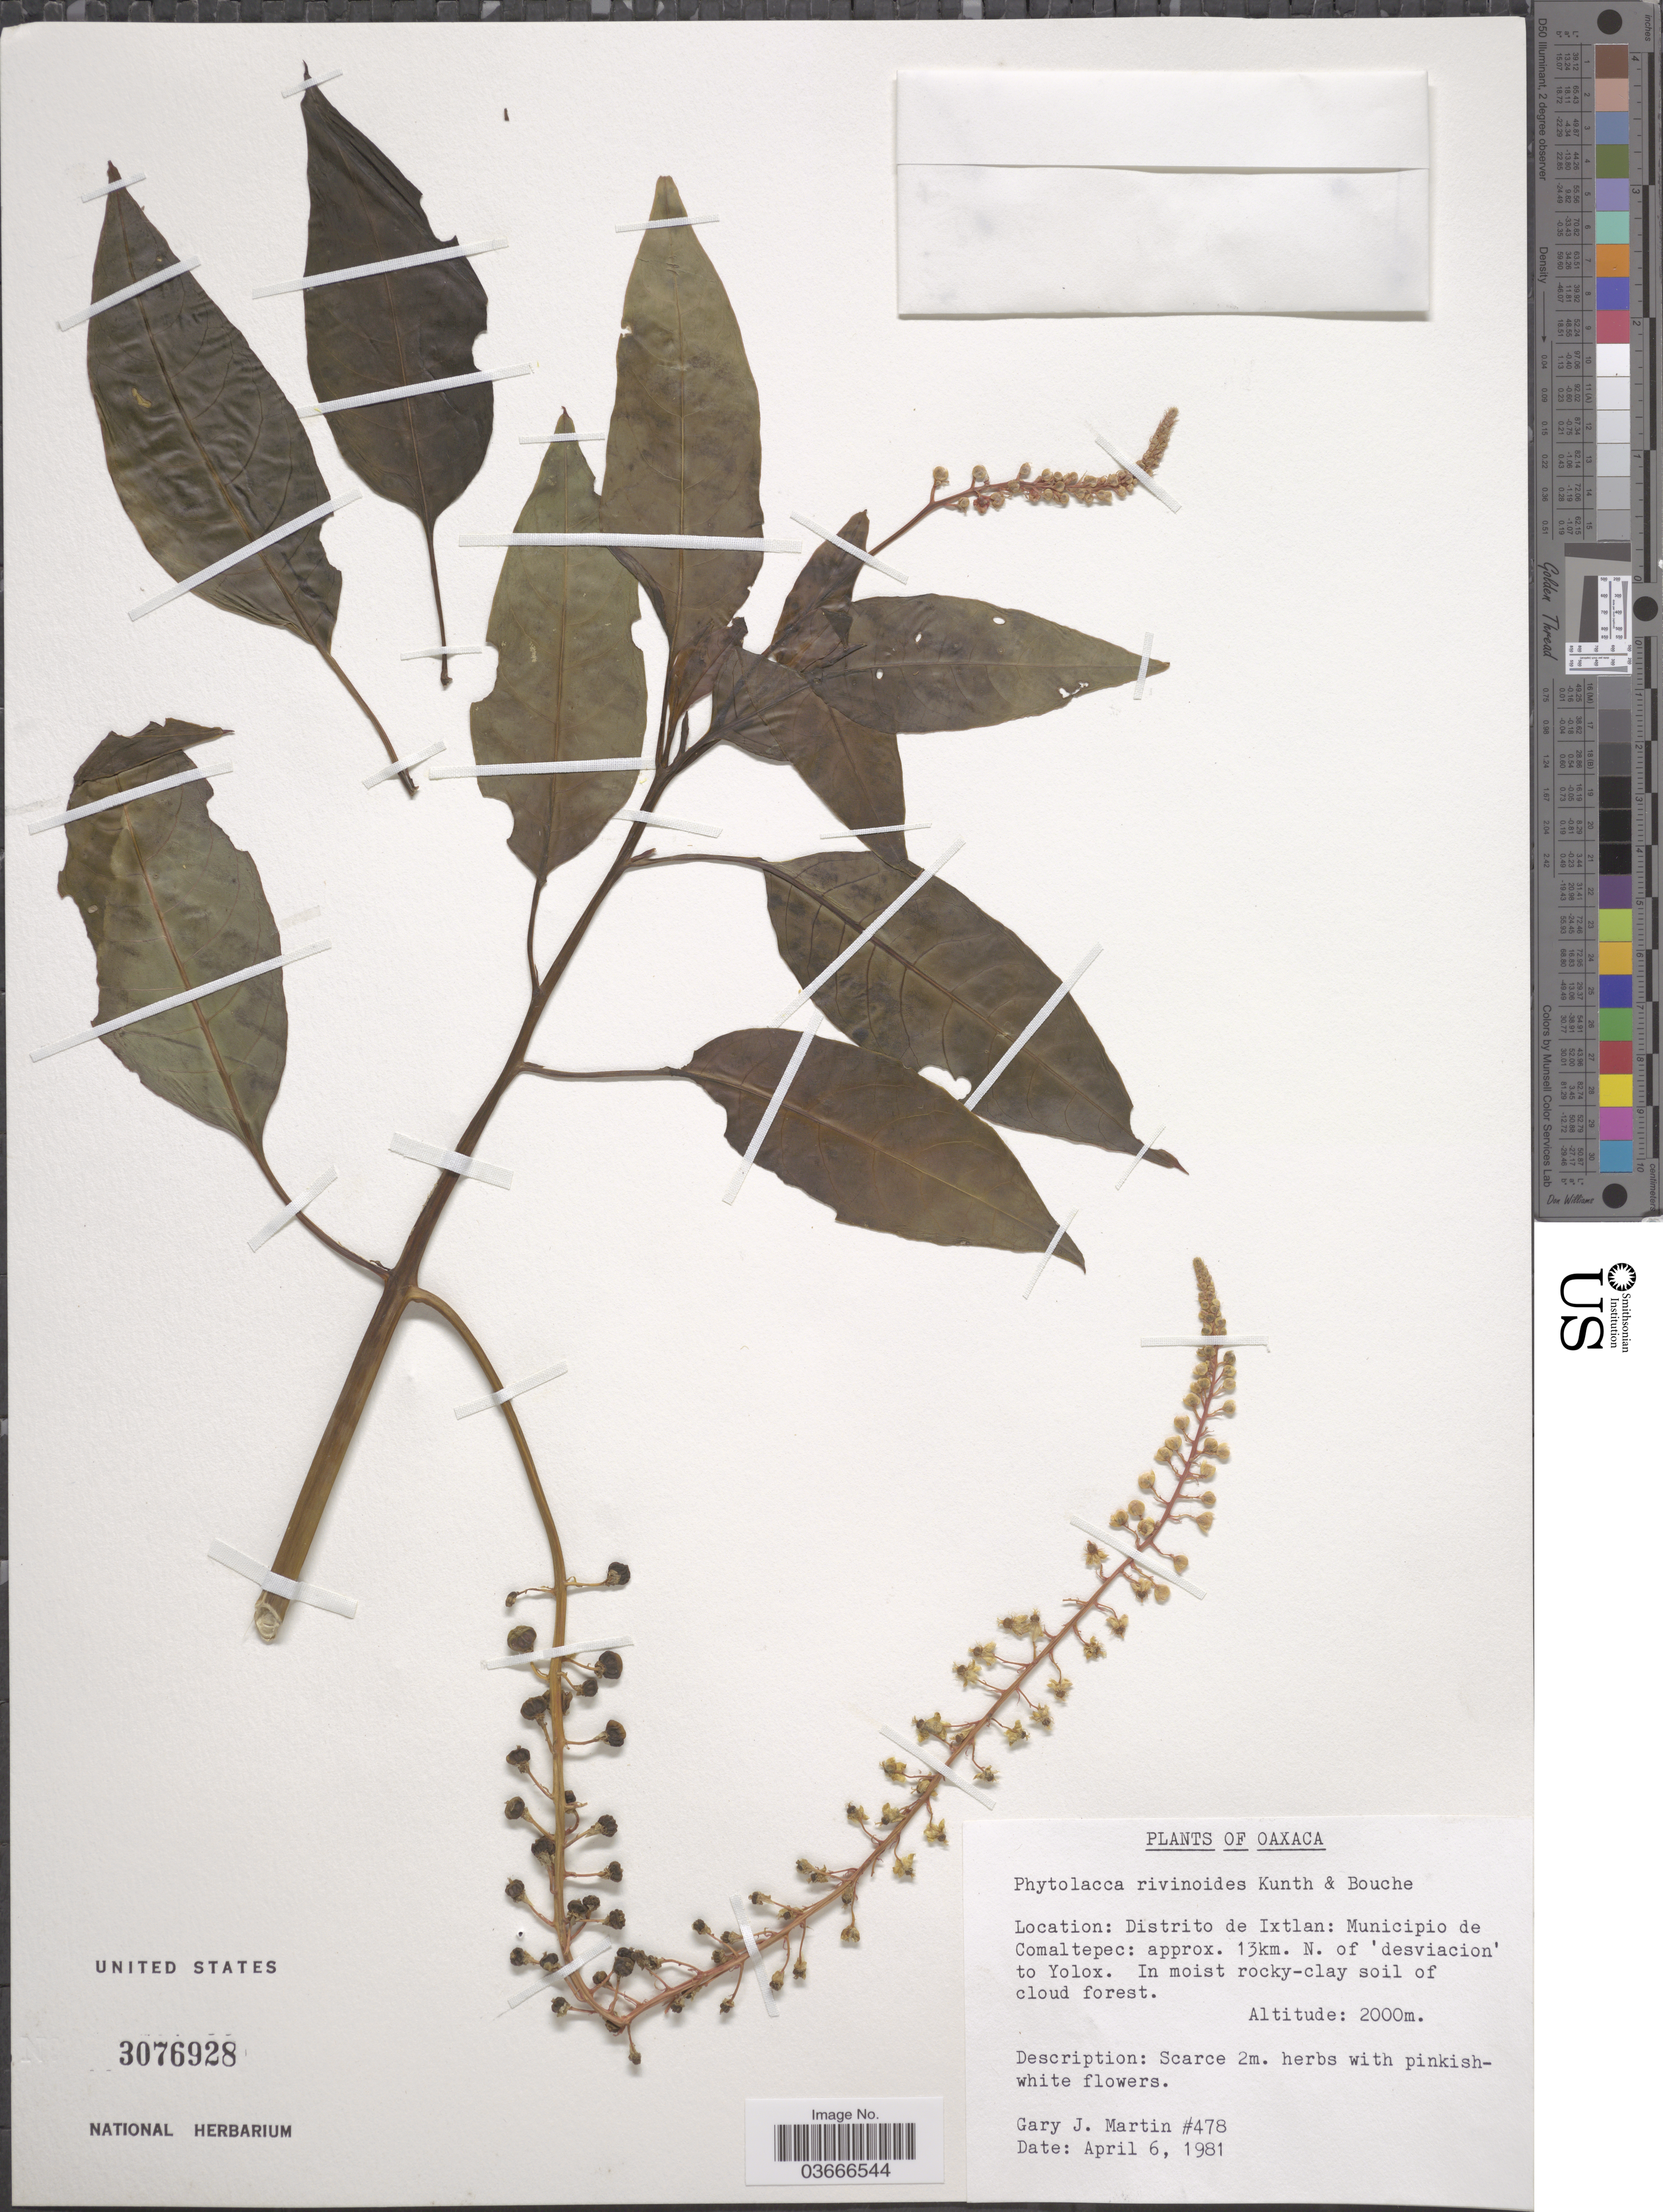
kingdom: Plantae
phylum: Tracheophyta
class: Magnoliopsida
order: Caryophyllales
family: Phytolaccaceae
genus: Phytolacca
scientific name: Phytolacca rivinoides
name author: Kunth & C.D. Bouché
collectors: G. J. Martin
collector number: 478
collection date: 1981-04-06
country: Mexico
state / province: Oaxaca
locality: Distrito de Ixtlan: Municipio de Comaltepec: approx. 13km. N. of 'desviacion' to Yolox.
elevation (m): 2000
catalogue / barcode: US 3076928